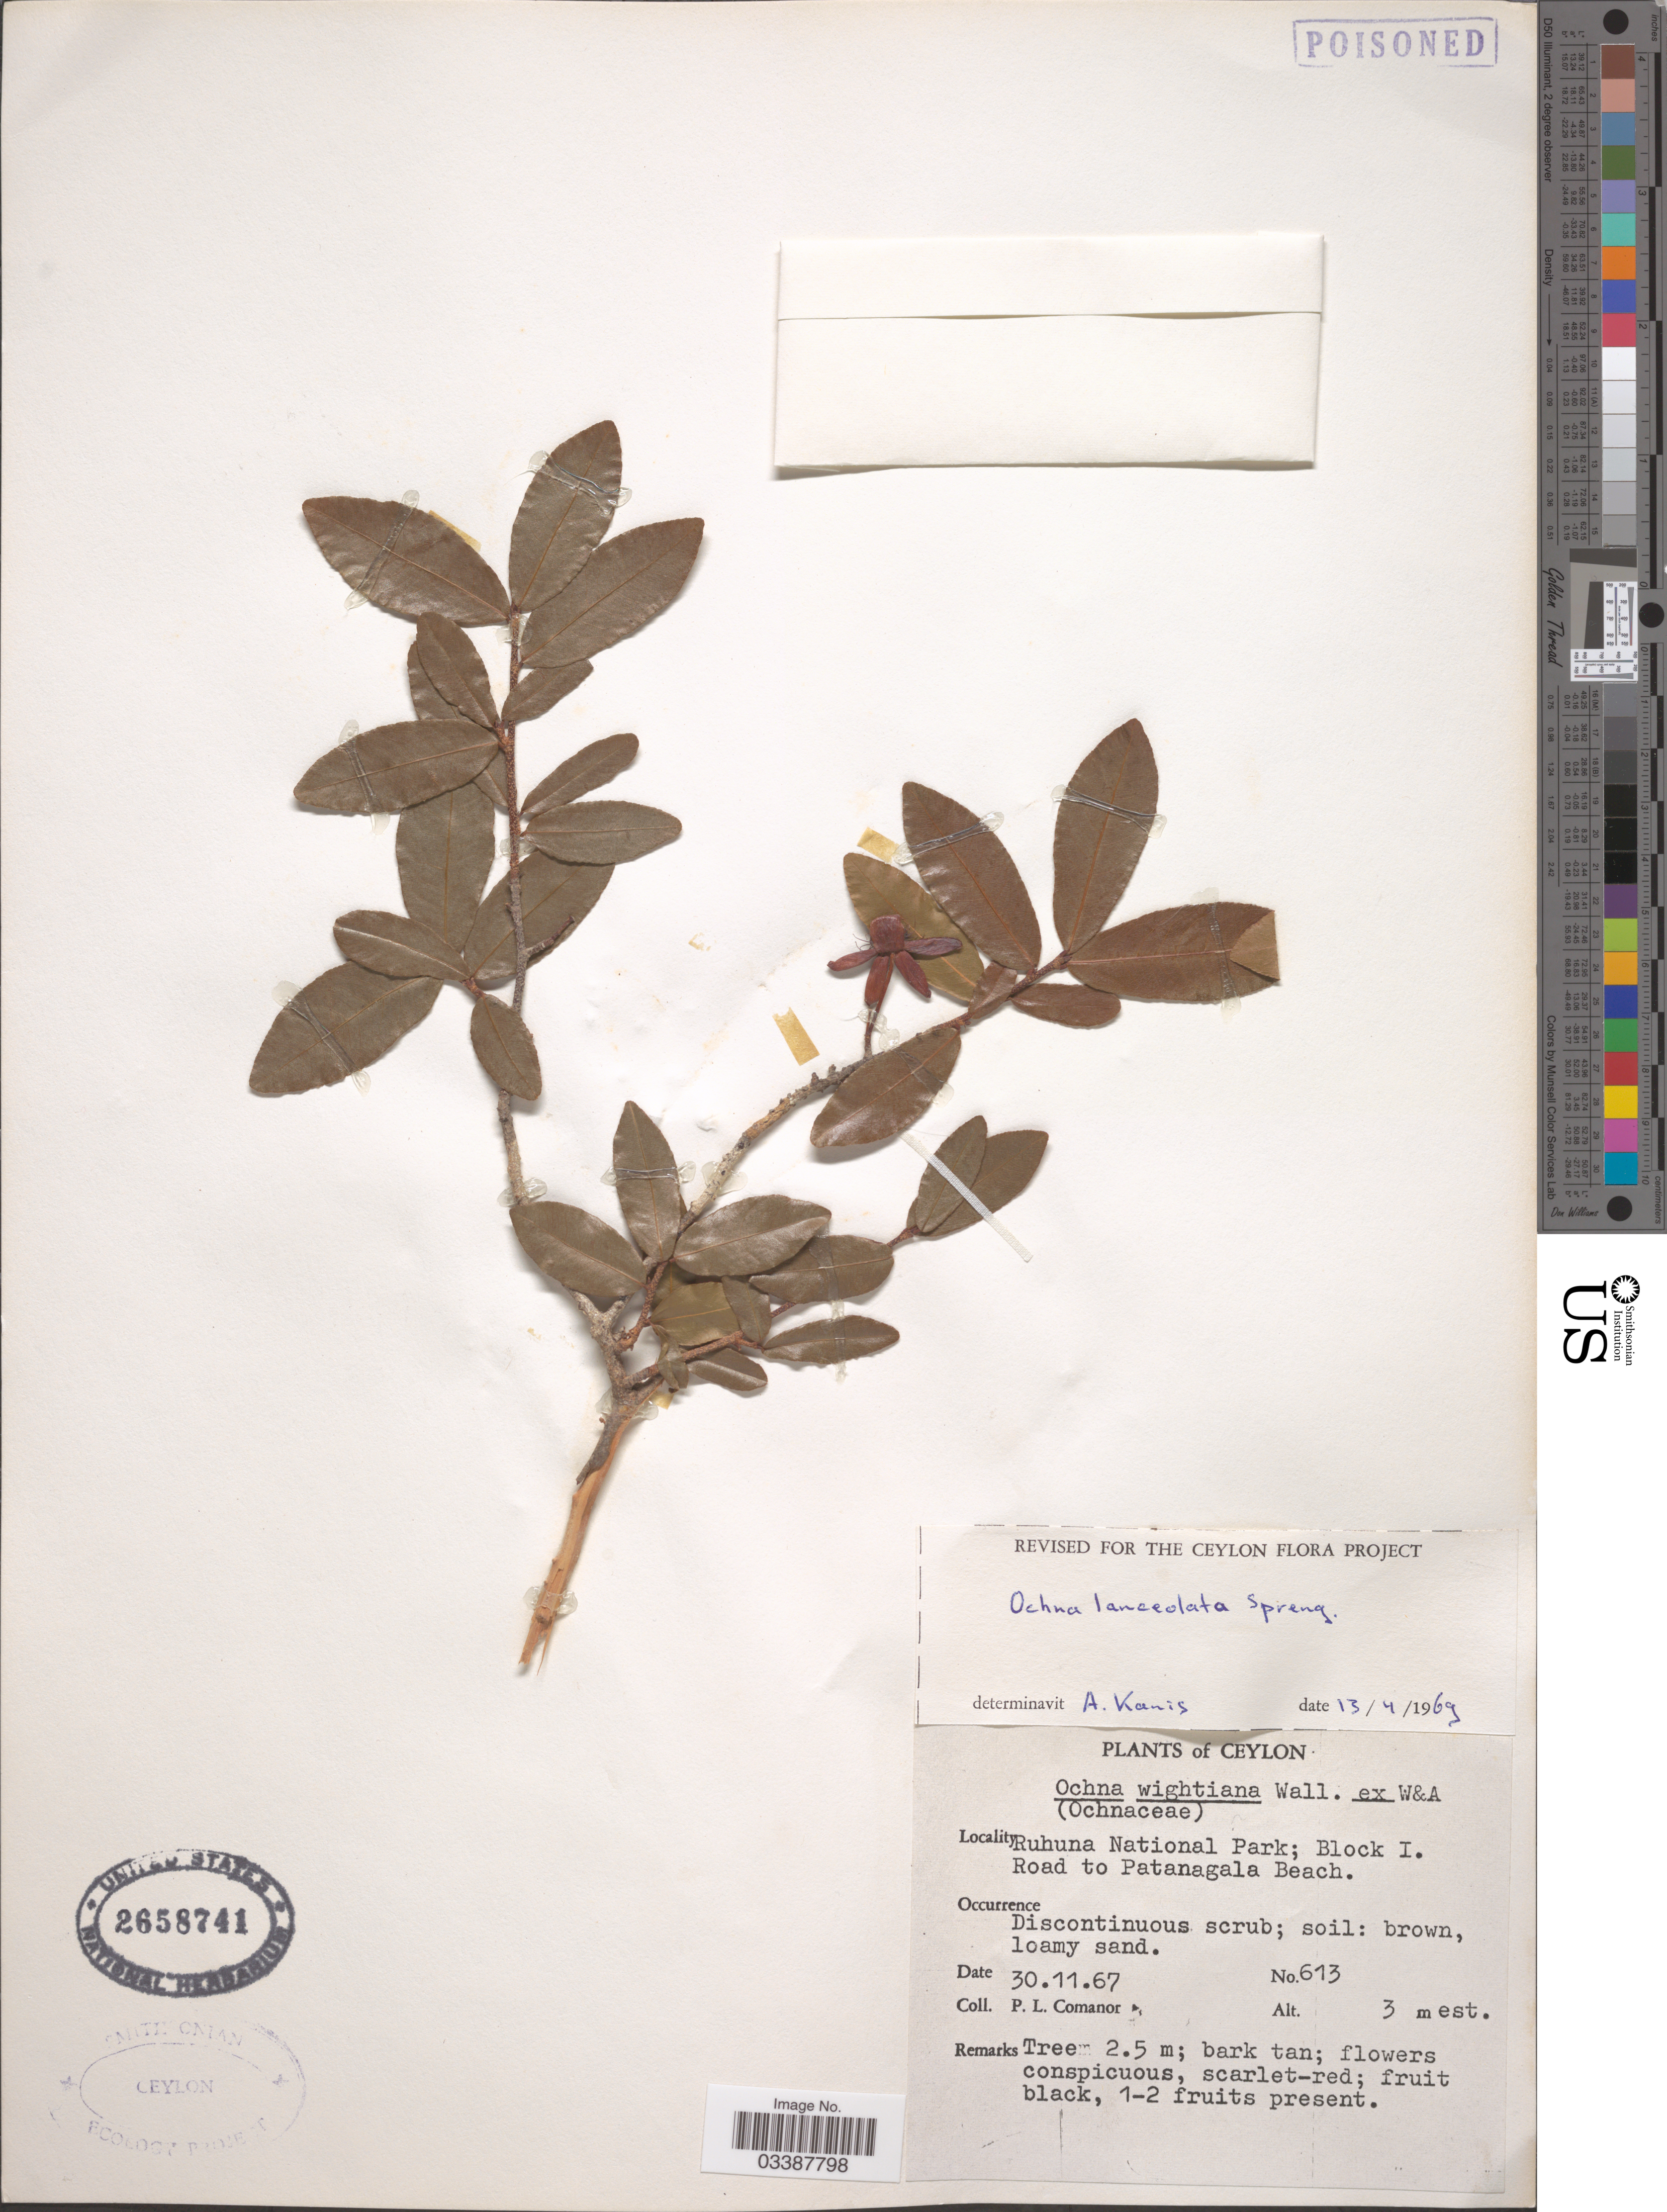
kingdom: Plantae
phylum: Tracheophyta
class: Magnoliopsida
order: Malpighiales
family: Ochnaceae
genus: Ochna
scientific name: Ochna lanceolata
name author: Spreng.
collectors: P. Comanor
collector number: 613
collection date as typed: Transcribed d/m/y: 30/11/67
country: Sri Lanka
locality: Ceylon. Ruhuna National Park; Block I. Road to Patanagala Beach.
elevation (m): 3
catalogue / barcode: US 2658741